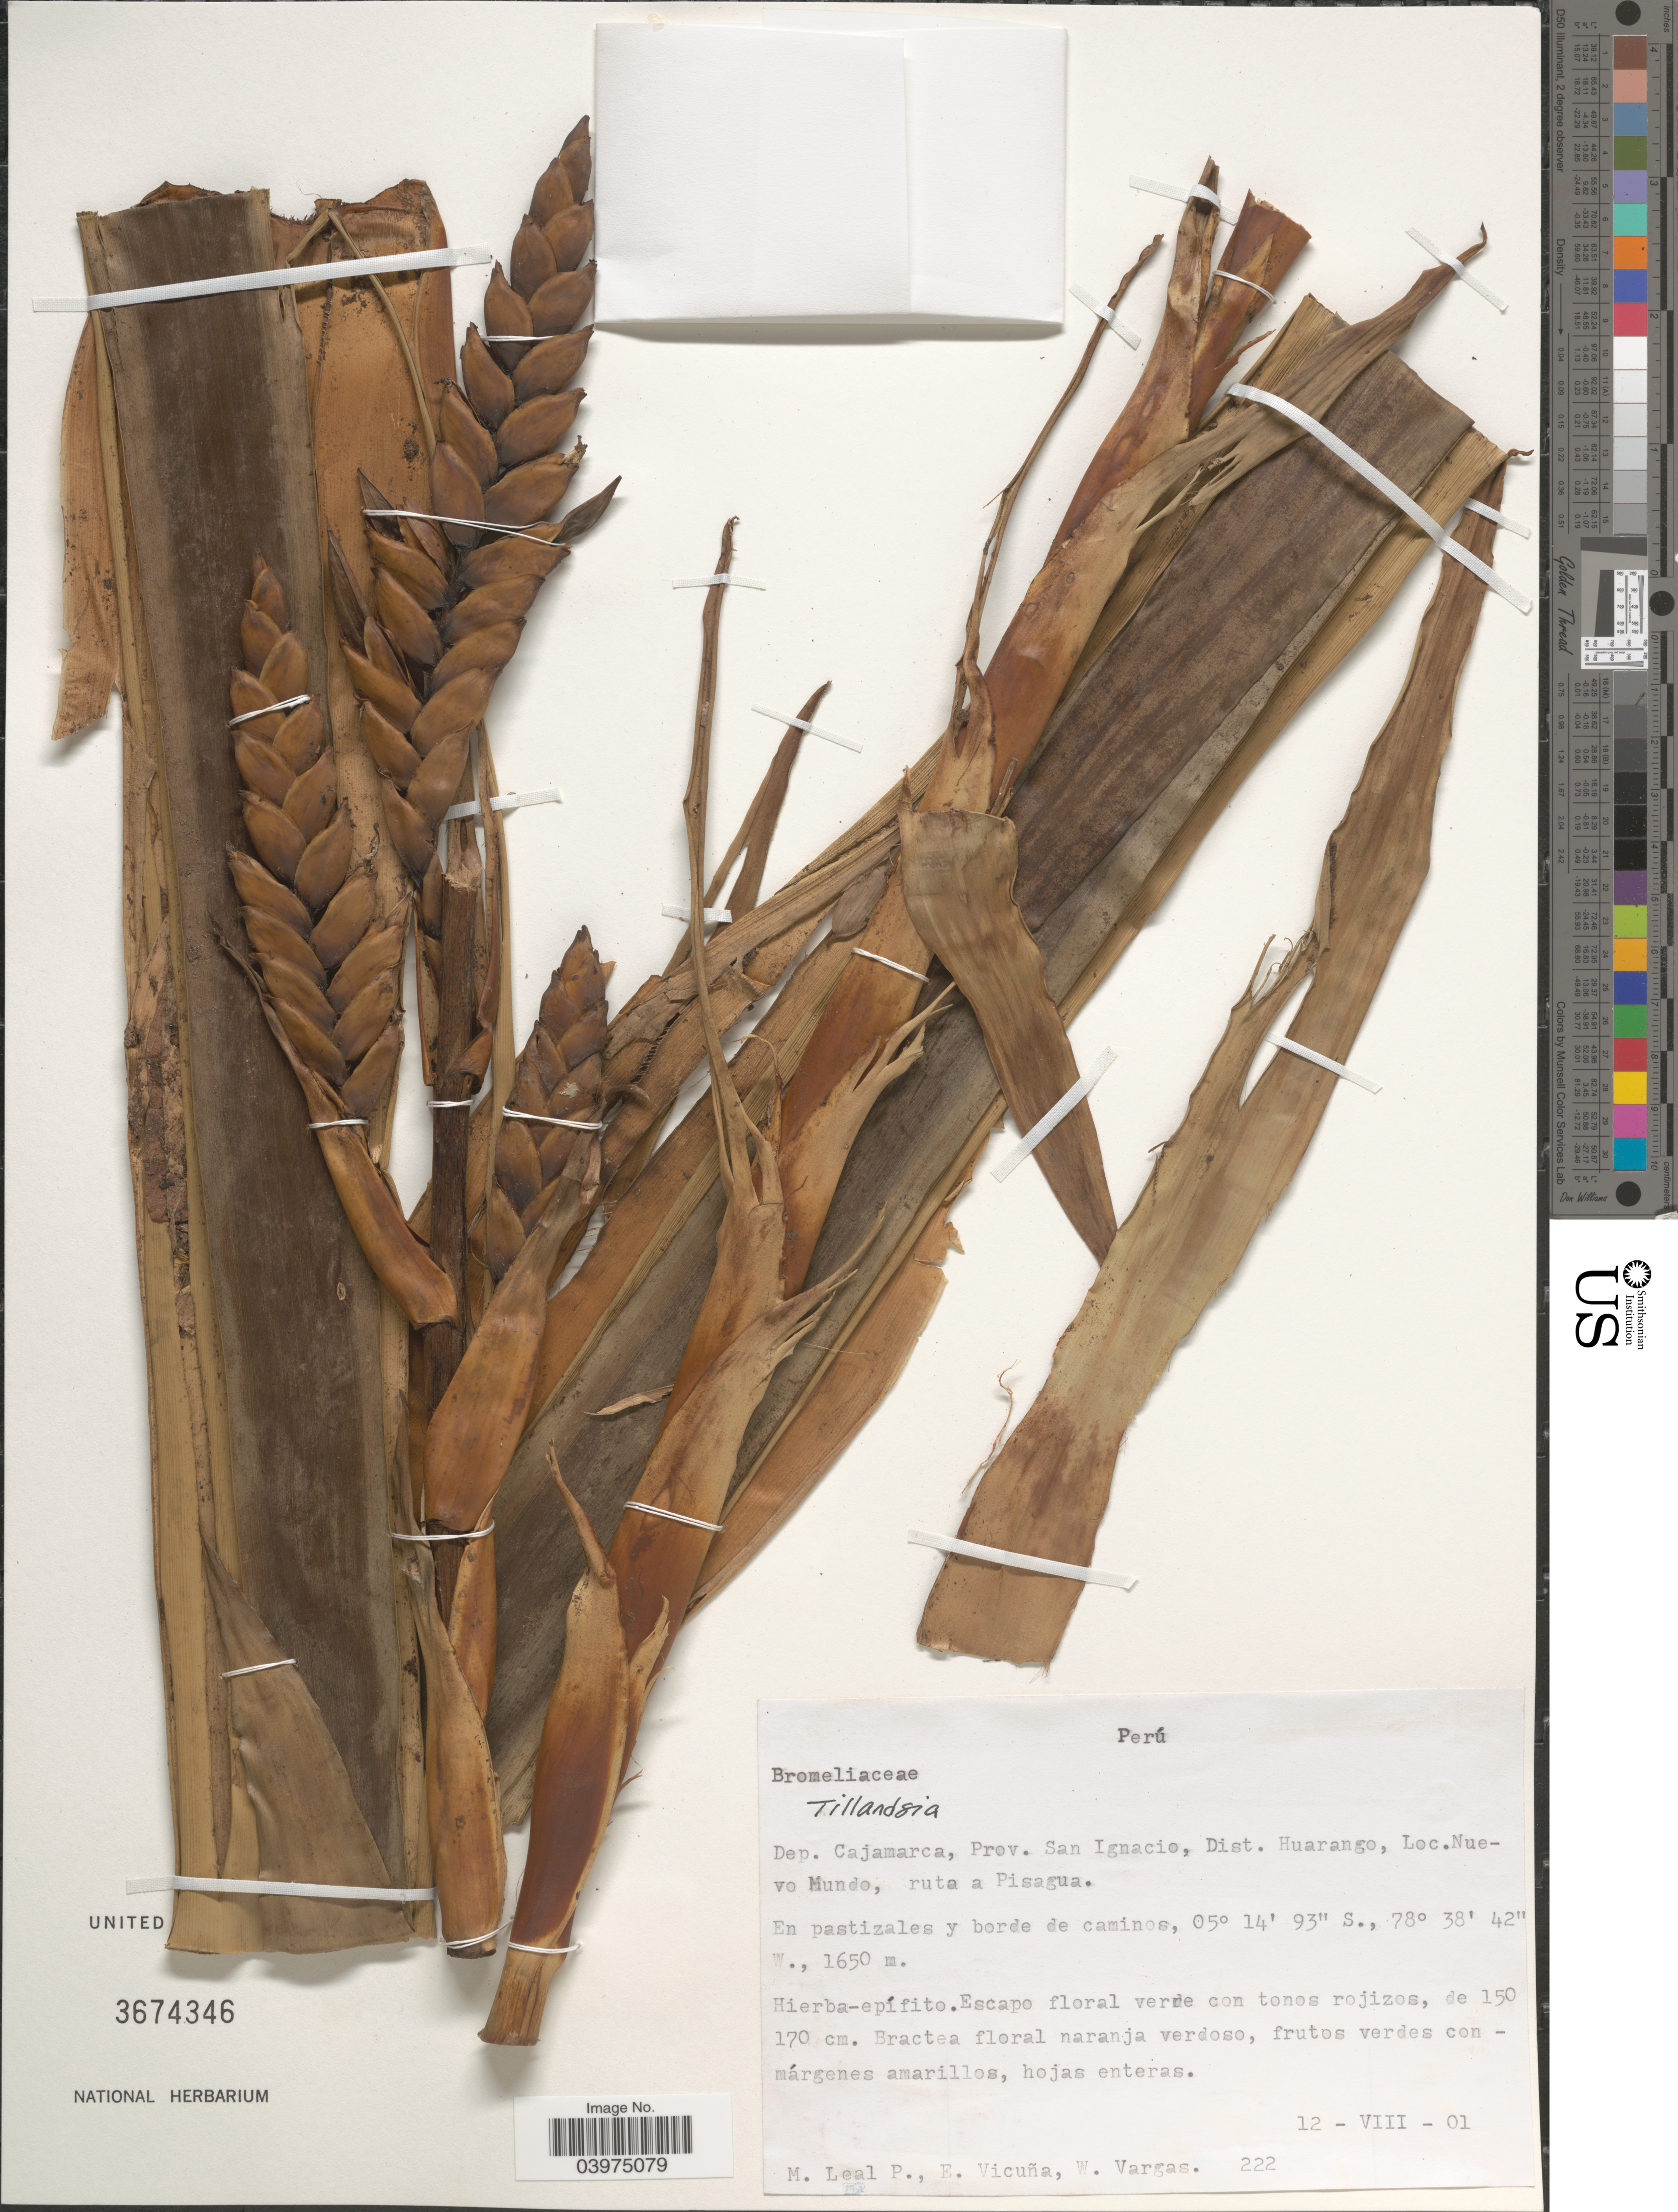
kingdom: Plantae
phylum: Tracheophyta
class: Liliopsida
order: Poales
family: Bromeliaceae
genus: Tillandsia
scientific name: Tillandsia sp.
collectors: M. E. Leal, E. Vicuña & W. Vargas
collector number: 222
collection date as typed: Transcribed d/m/y: 12/8/1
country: Peru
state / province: Cajamarca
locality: Dep. Cajamarca, Prov. San Ignacio, Dist. Huarango. Nuevo Mundo, ruta a Pisagua.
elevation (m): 1650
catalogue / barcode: US 3674346